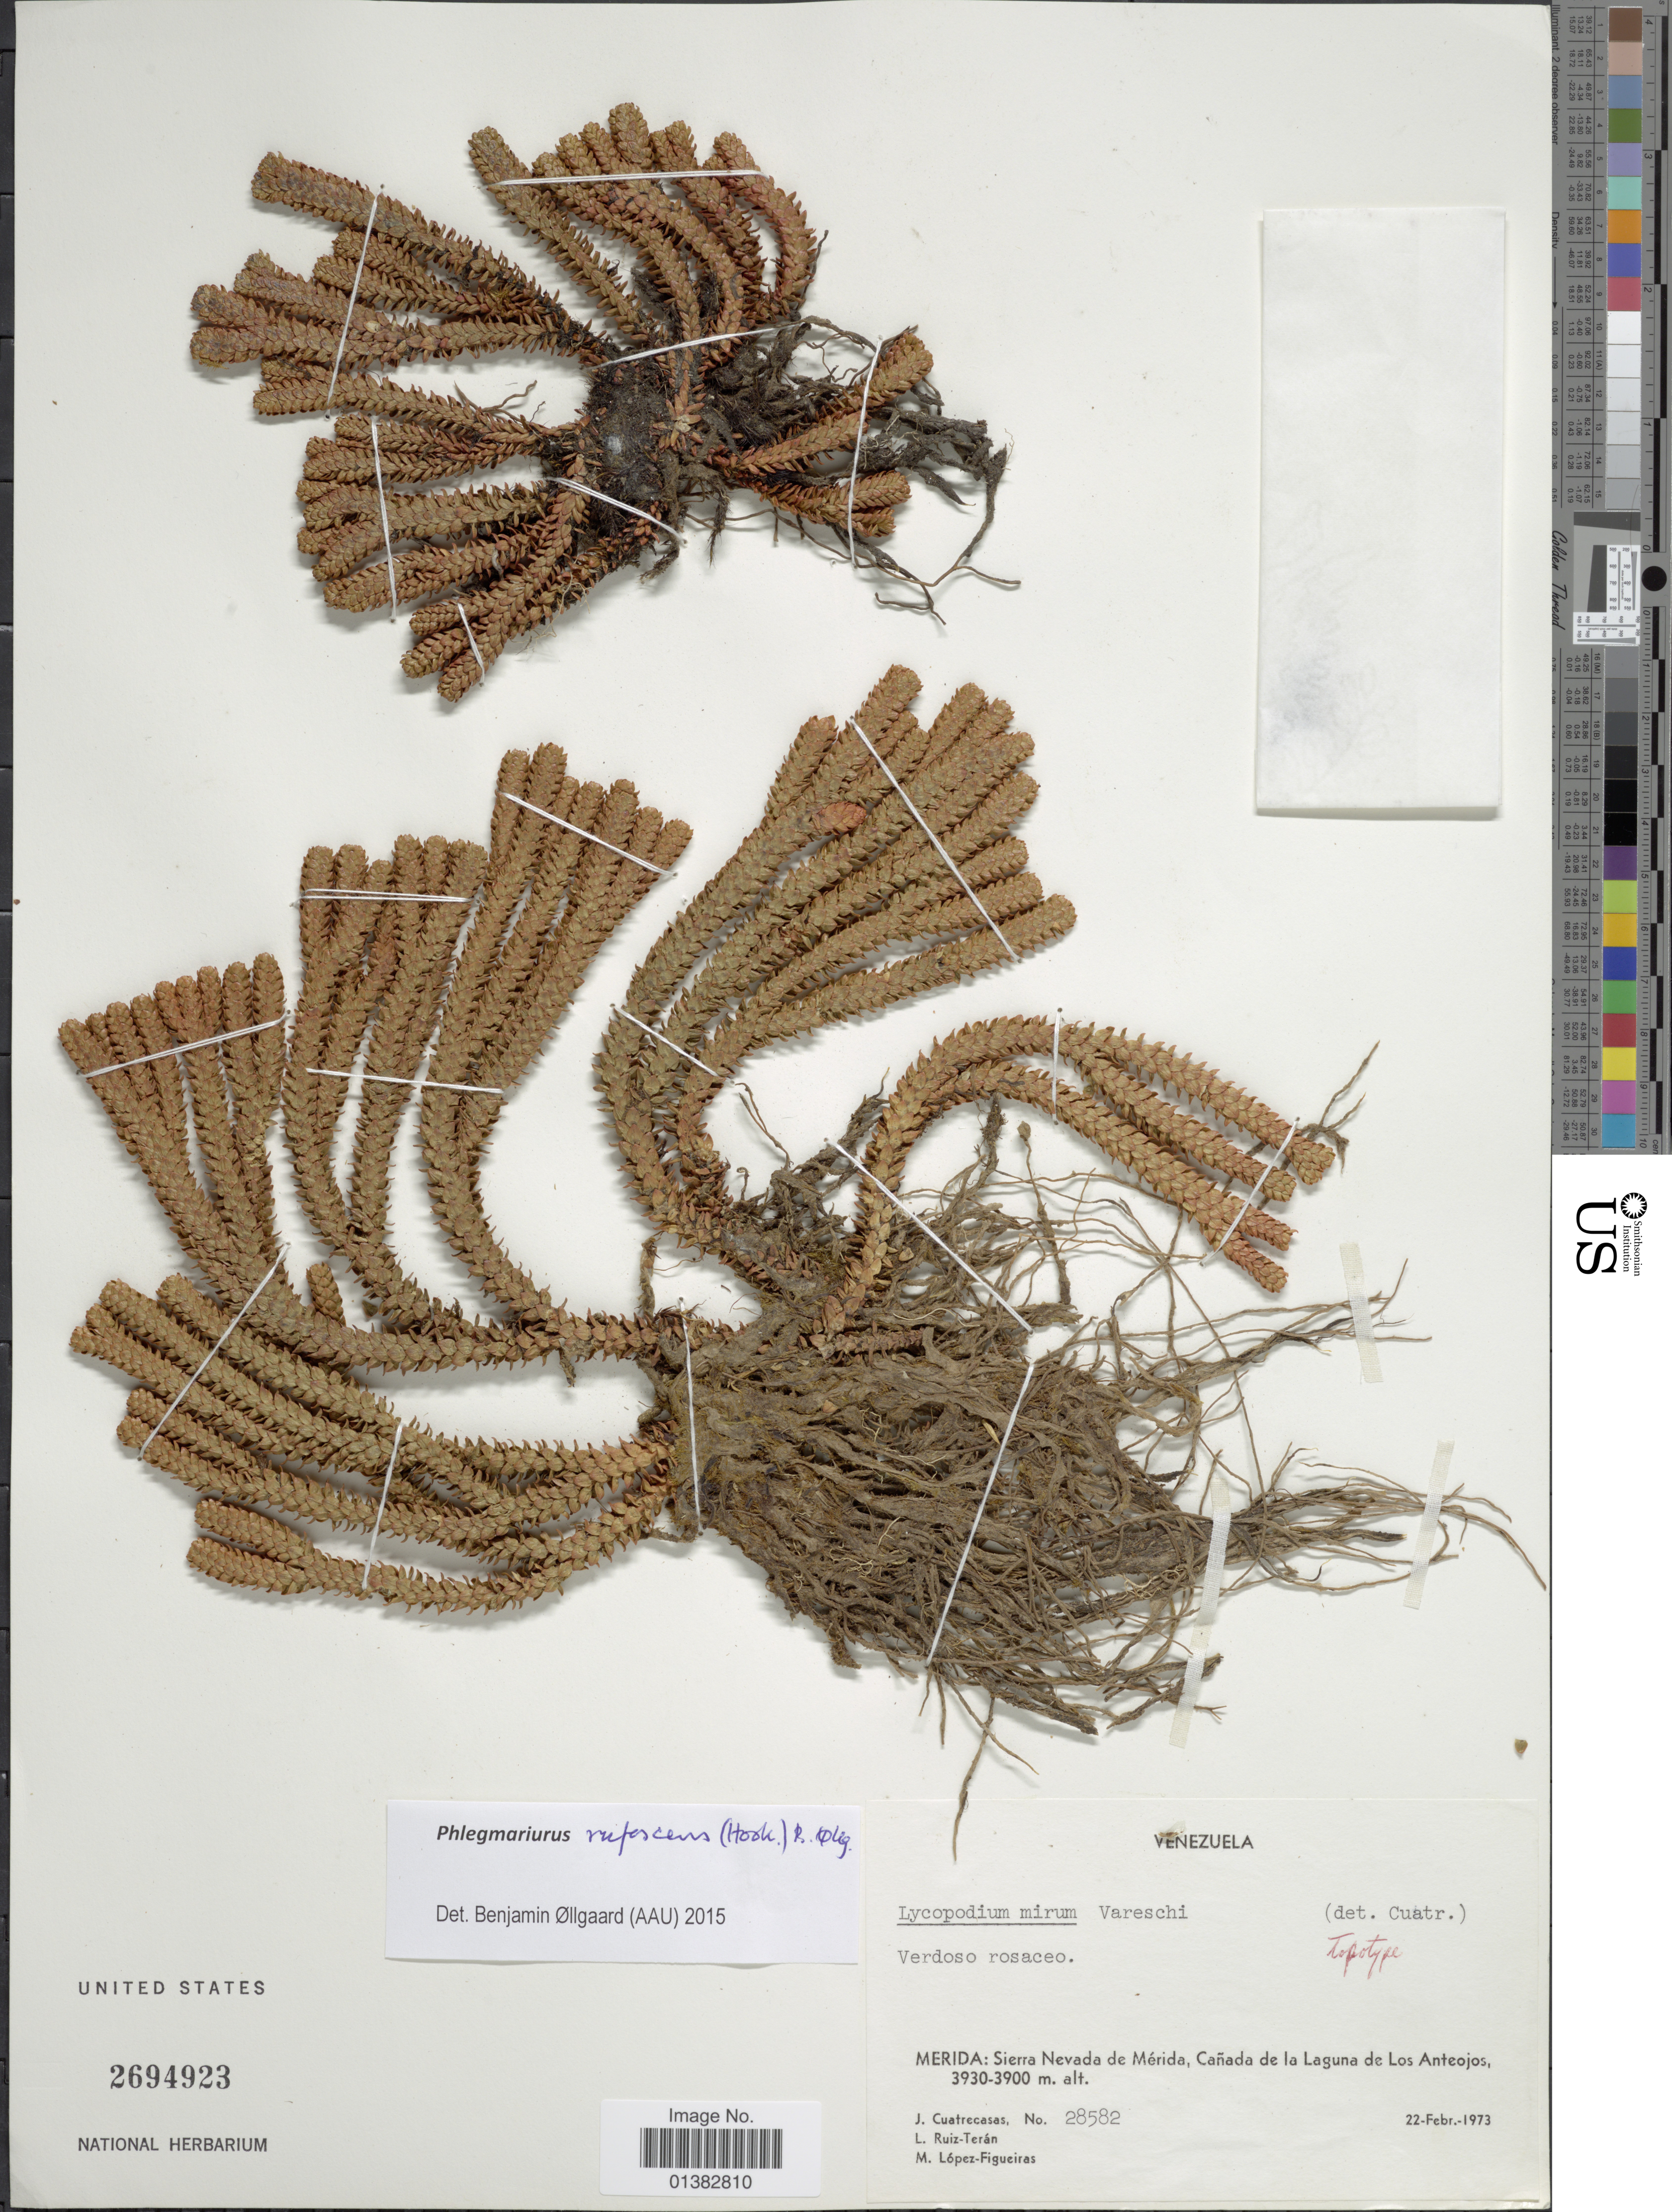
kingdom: Plantae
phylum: Tracheophyta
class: Lycopodiopsida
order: Lycopodiales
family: Lycopodiaceae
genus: Phlegmariurus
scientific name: Phlegmariurus rufescens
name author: (Hook.) B. Øllg.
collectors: J. Cuatrecasas, L. E. Ruíz-Terán & M. López Figueiras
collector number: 28582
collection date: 1973-02-22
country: Venezuela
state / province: Mérida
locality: Sierra Nevada de Mérida, Cañada de la Laguna de Los Anteojos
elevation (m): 3900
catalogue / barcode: US 2694923